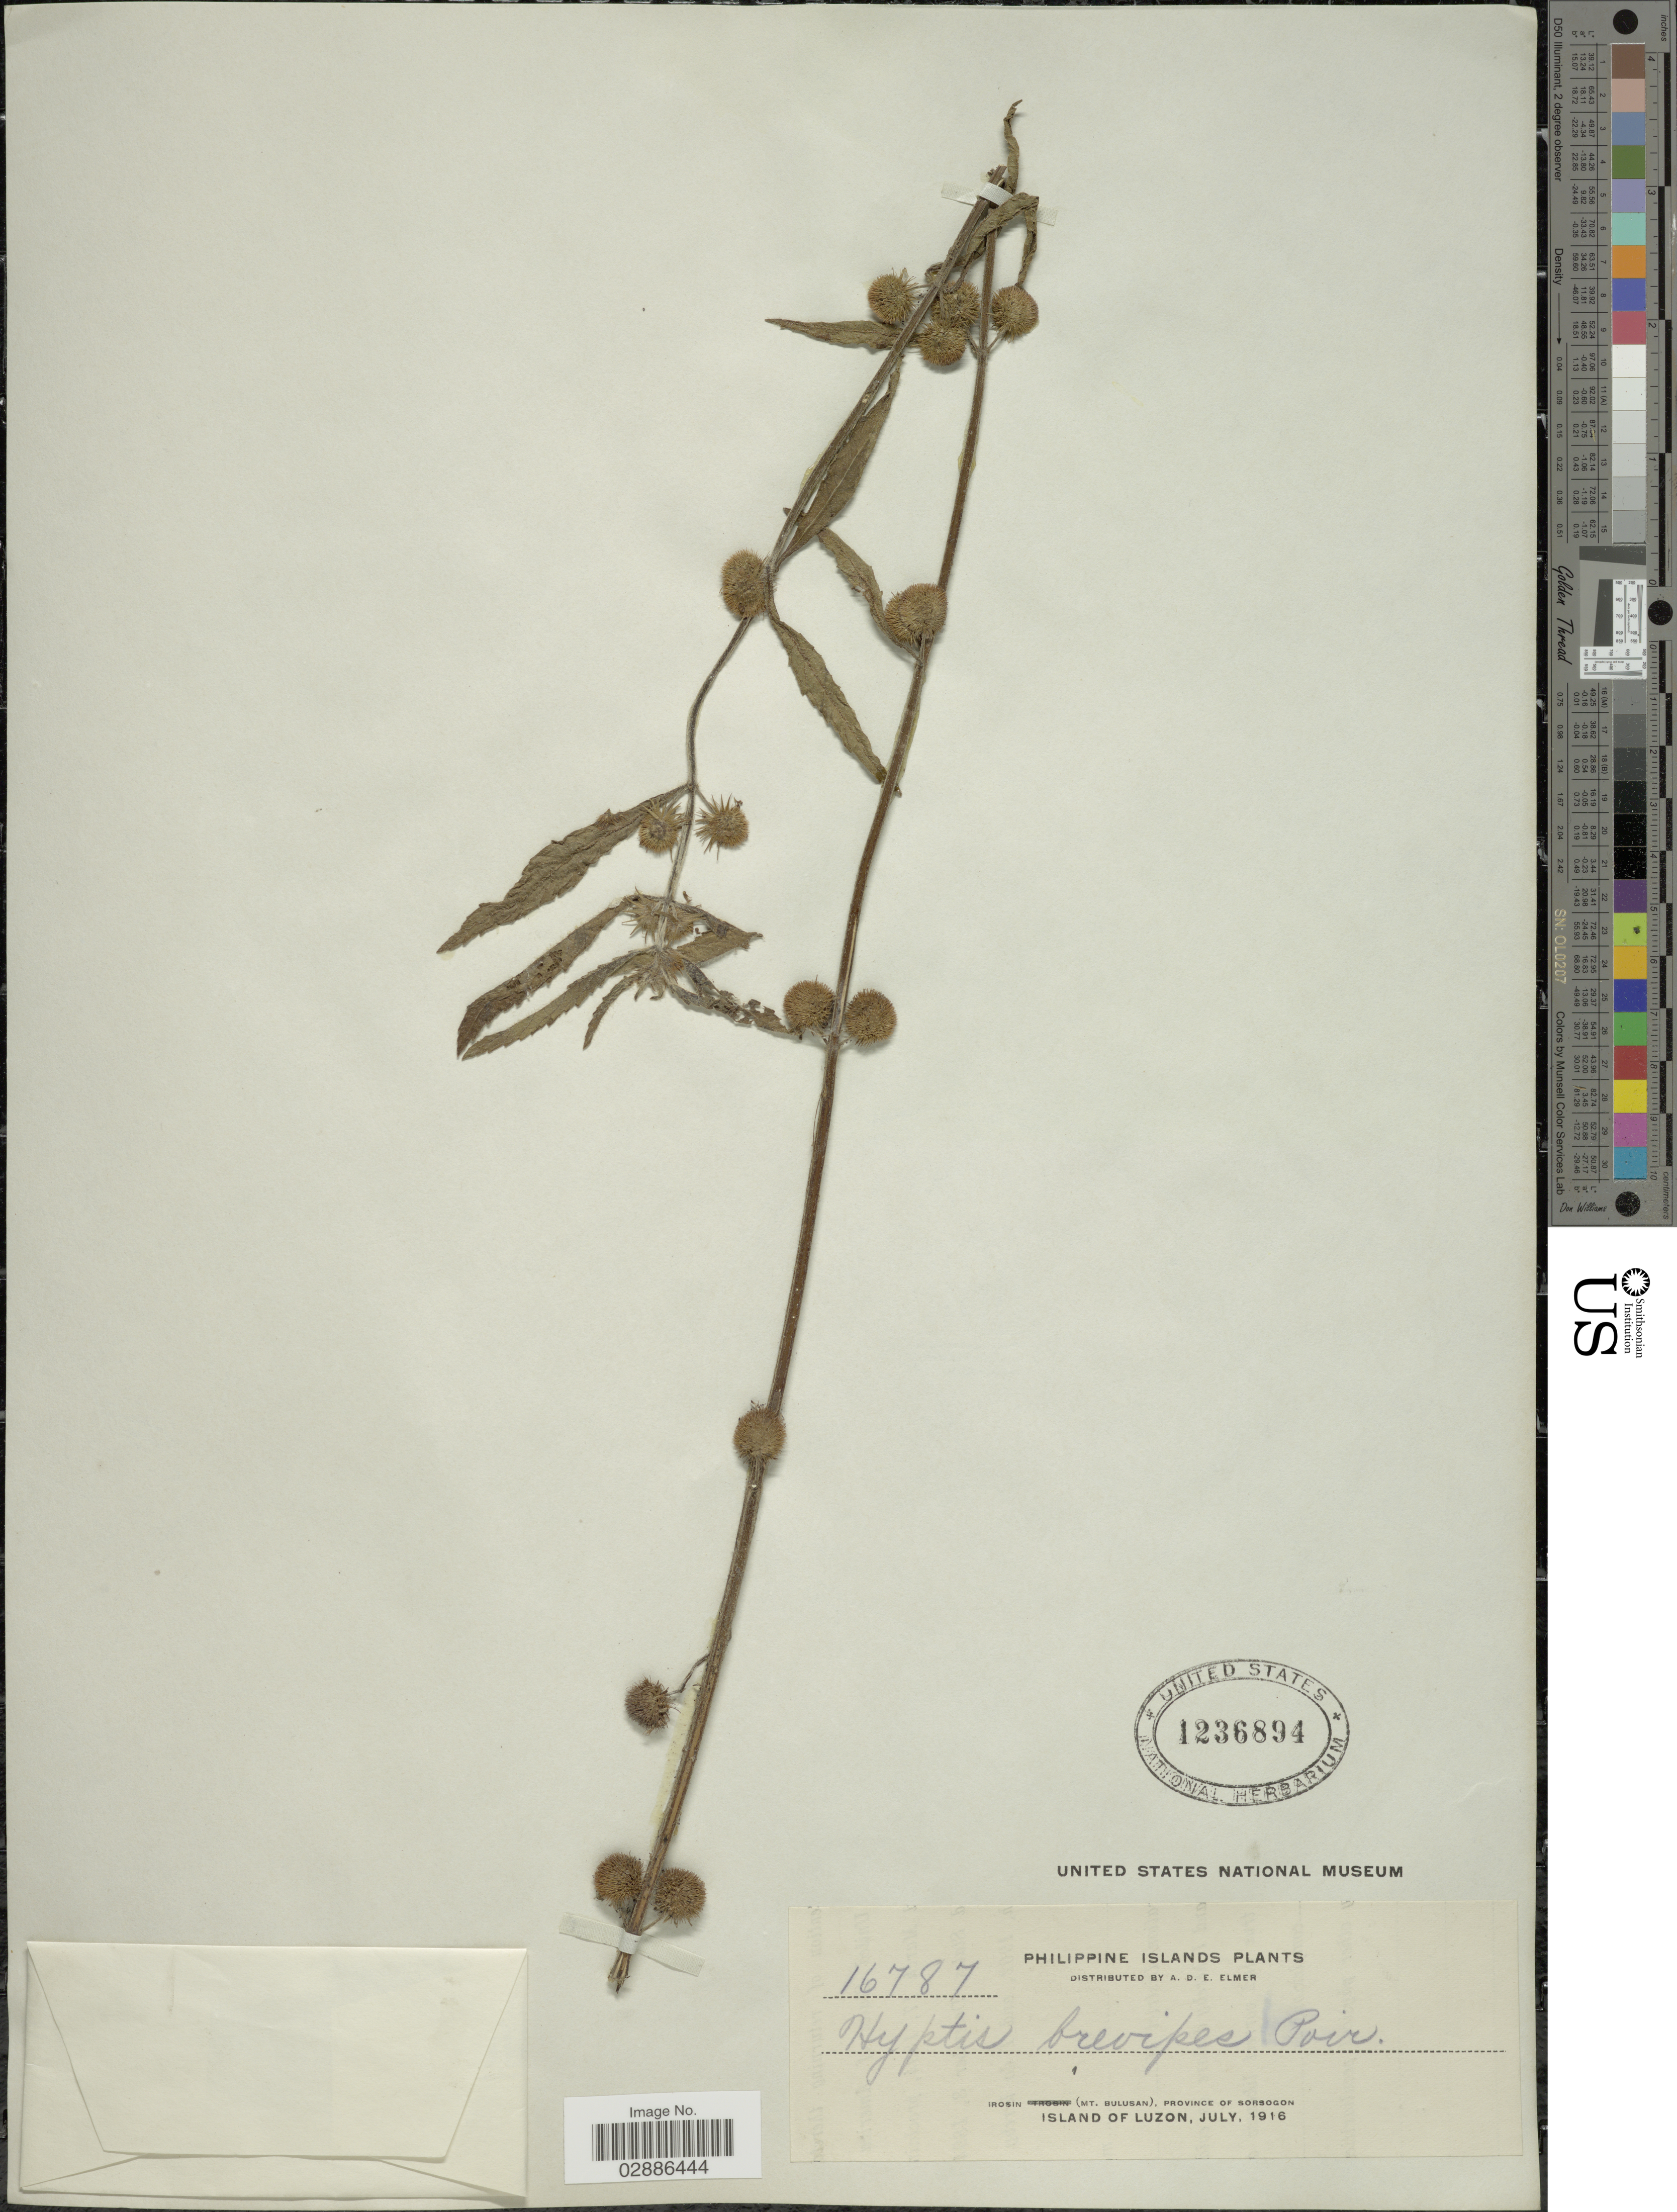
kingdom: Plantae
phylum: Tracheophyta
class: Magnoliopsida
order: Lamiales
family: Lamiaceae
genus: Hyptis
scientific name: Hyptis sp.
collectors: A. D. E. Elmer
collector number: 16787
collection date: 1916-07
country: Philippines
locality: Irosin (Mt. Bulusan), Province of Sorsogon.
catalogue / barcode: US 1236894